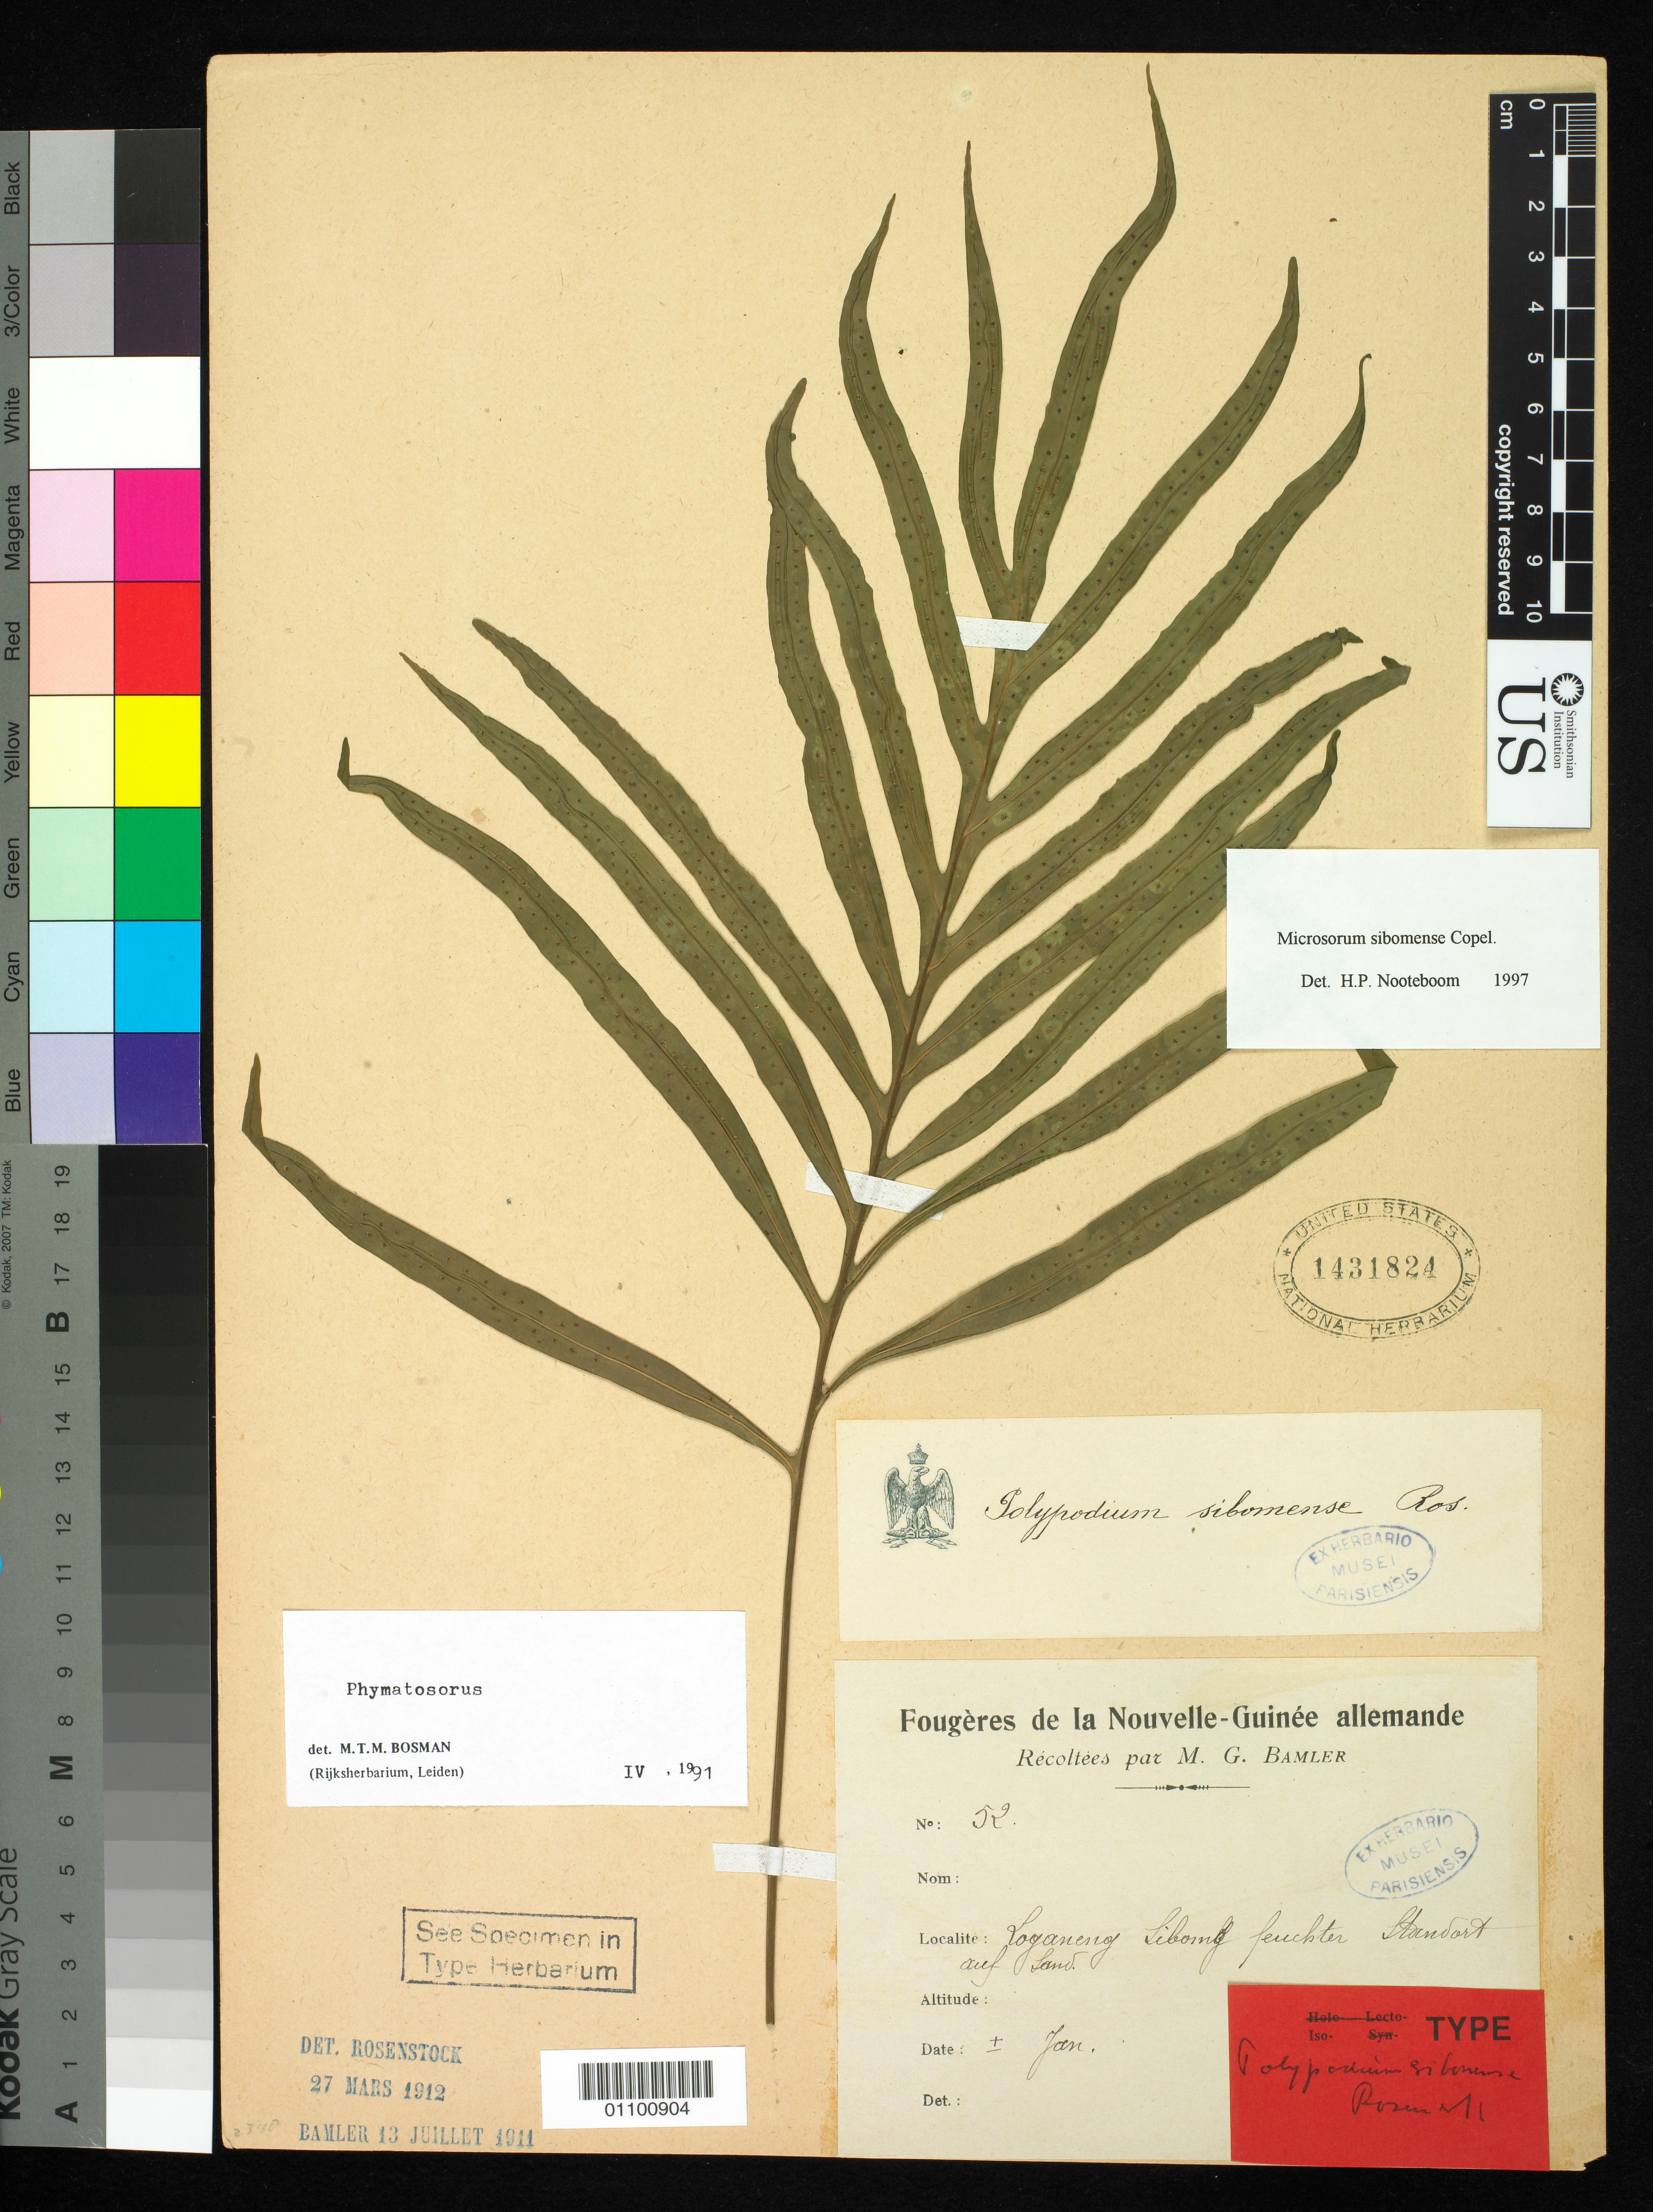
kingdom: Plantae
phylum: Tracheophyta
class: Polypodiopsida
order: Polypodiales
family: Polypodiaceae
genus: Polypodium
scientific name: Polypodium sibomense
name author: Rosenst.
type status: Isotype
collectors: G. Bamler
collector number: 52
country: Papua New Guinea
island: New Guinea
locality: Siboma prope Logaueng [Siboma near Logaueng].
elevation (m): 50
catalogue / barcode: US 1431824